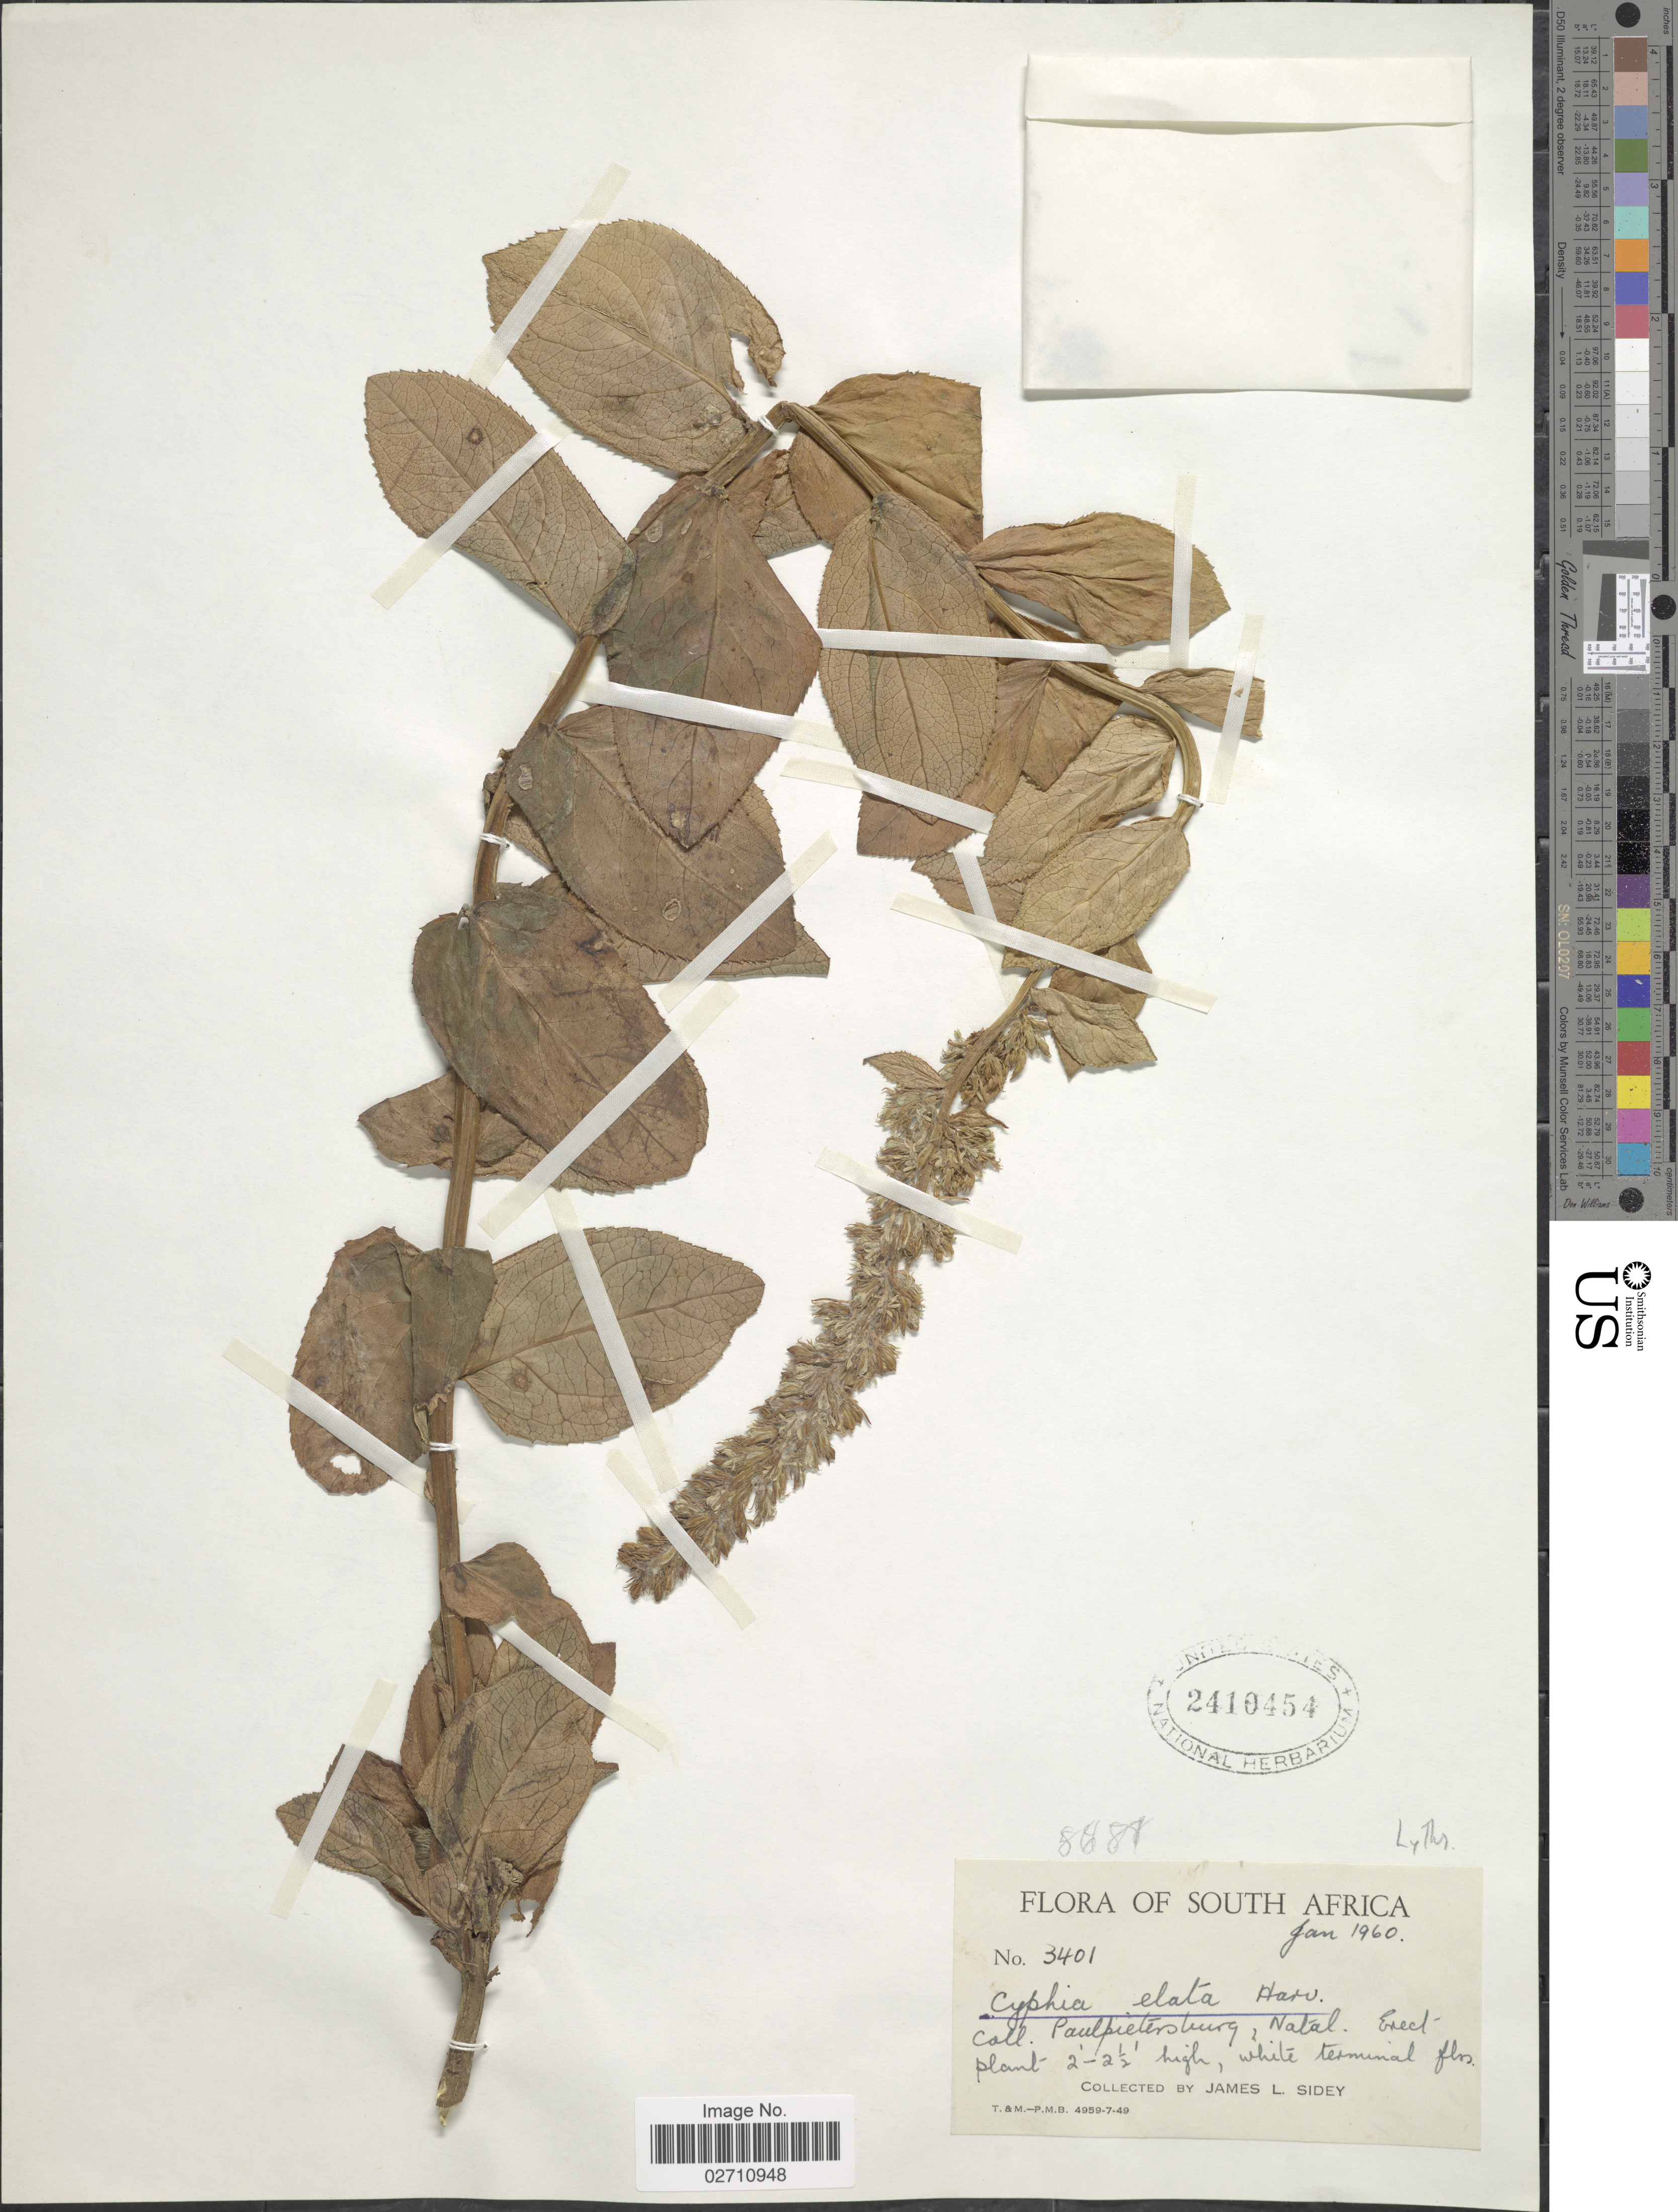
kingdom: Plantae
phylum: Tracheophyta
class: Magnoliopsida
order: Asterales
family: Campanulaceae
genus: Cyphia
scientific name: Cyphia elata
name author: Harv.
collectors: J. L. Sidey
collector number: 3401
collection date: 1960-01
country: South Africa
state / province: KwaZulu-Natal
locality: Paulpietersburg, Natal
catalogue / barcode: US 2410454